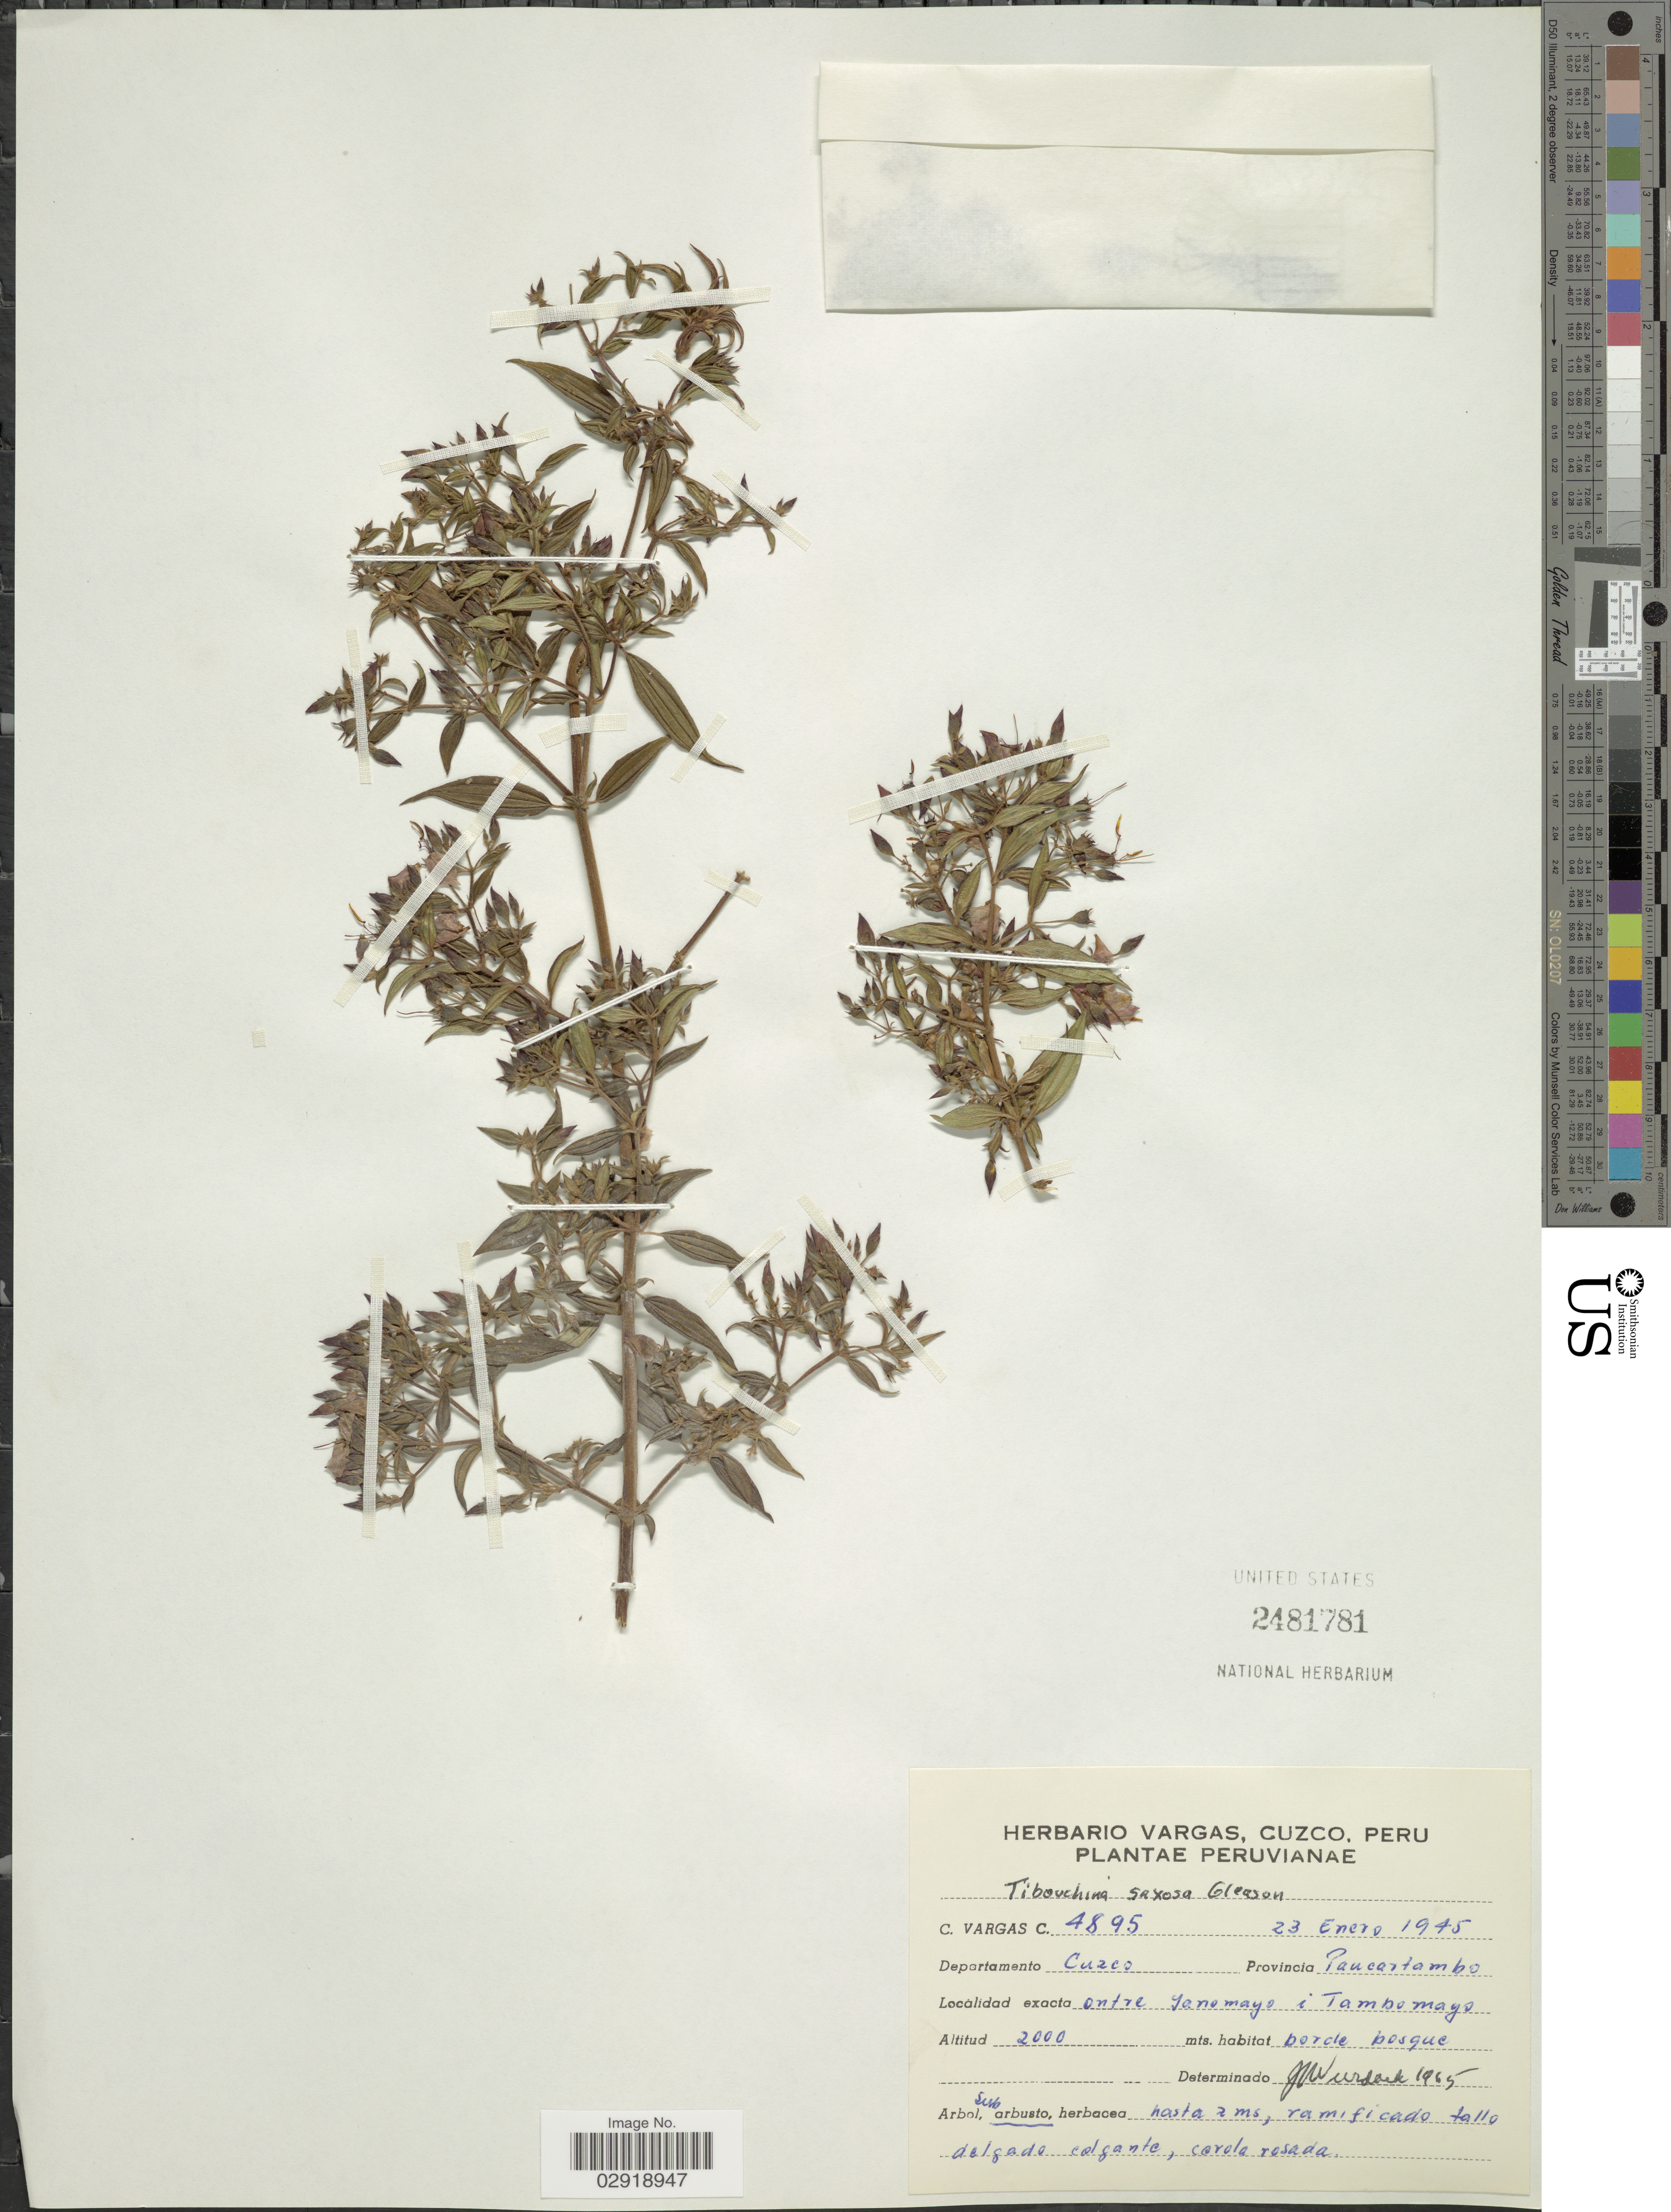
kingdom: Plantae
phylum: Tracheophyta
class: Magnoliopsida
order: Myrtales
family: Melastomataceae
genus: Chaetogastra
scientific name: Chaetogastra saxosa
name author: (Gleason) P.J.F. Guim. & Michelang.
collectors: C. Vargas Calderón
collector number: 4895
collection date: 1945-01-23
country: Peru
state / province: Cusco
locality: Departamento Cuzco Provincia Paucartambo. Entre Yanomayo i Tambomayo.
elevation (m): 2000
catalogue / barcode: US 2481781